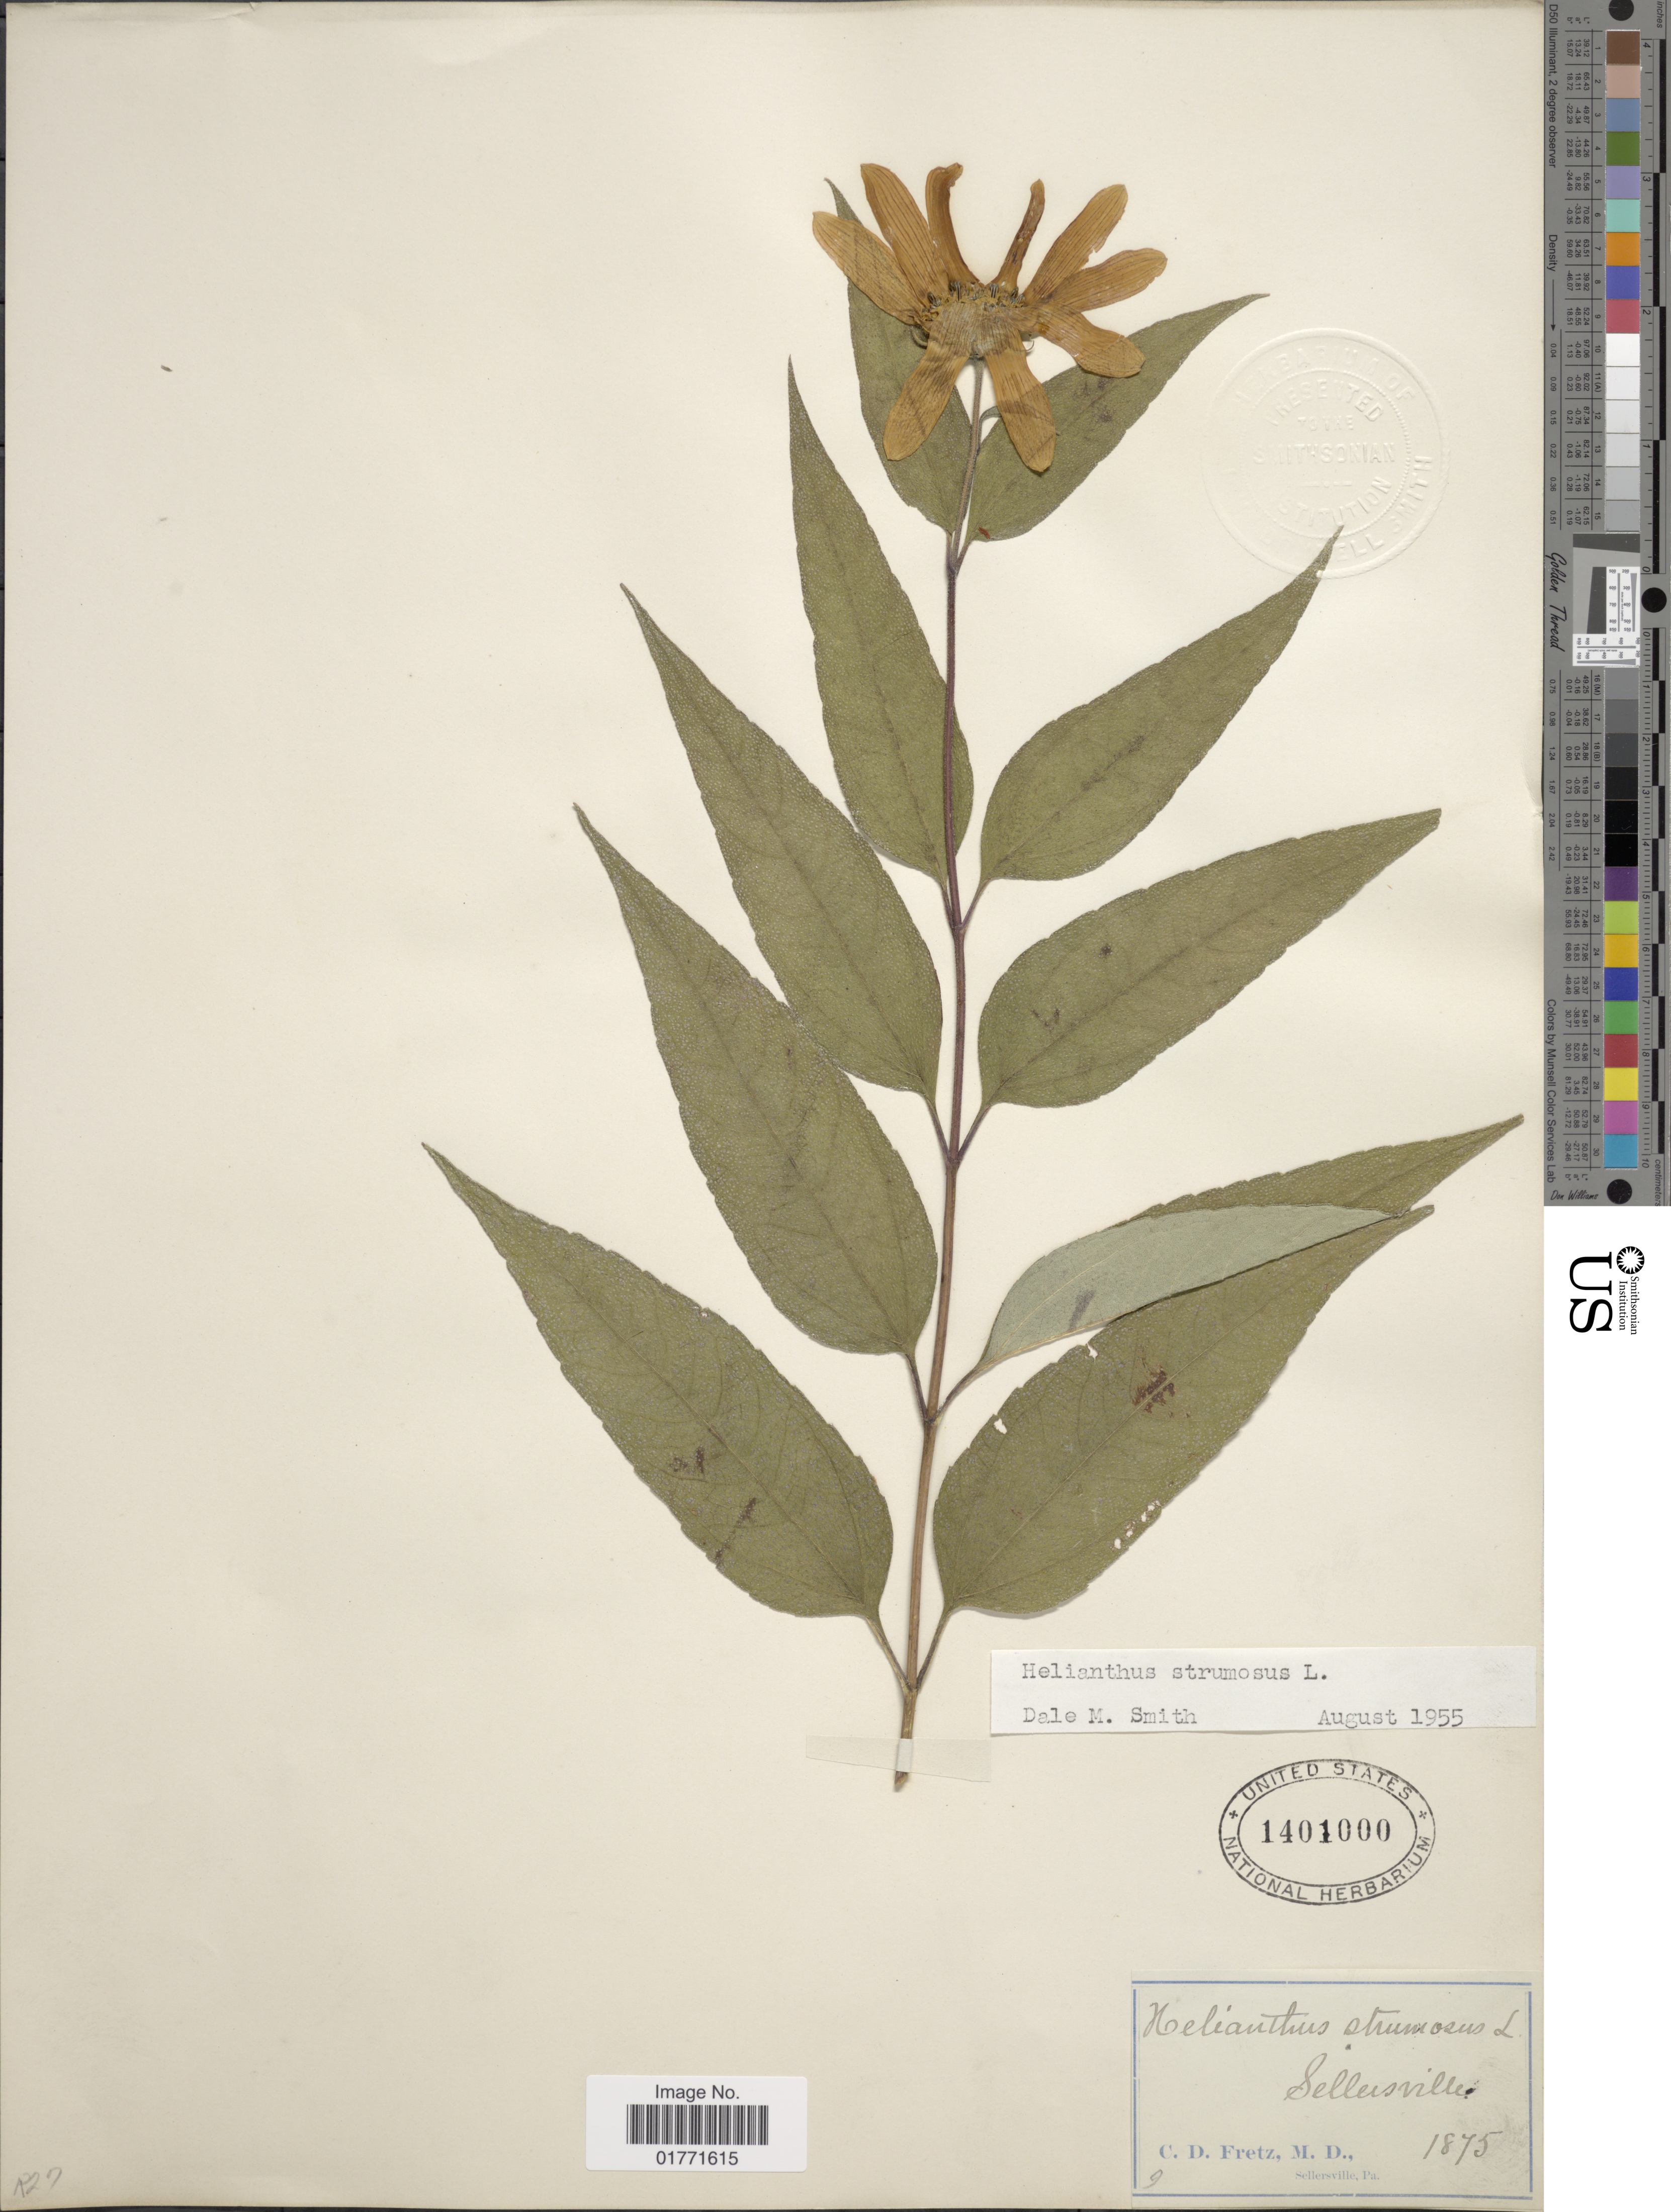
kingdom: Plantae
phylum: Tracheophyta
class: Magnoliopsida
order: Asterales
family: Asteraceae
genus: Helianthus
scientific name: Helianthus strumosus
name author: L.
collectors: C. D. Fretz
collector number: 9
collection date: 1875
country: United States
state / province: Pennsylvania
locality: Sellersville.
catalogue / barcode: US 1401000